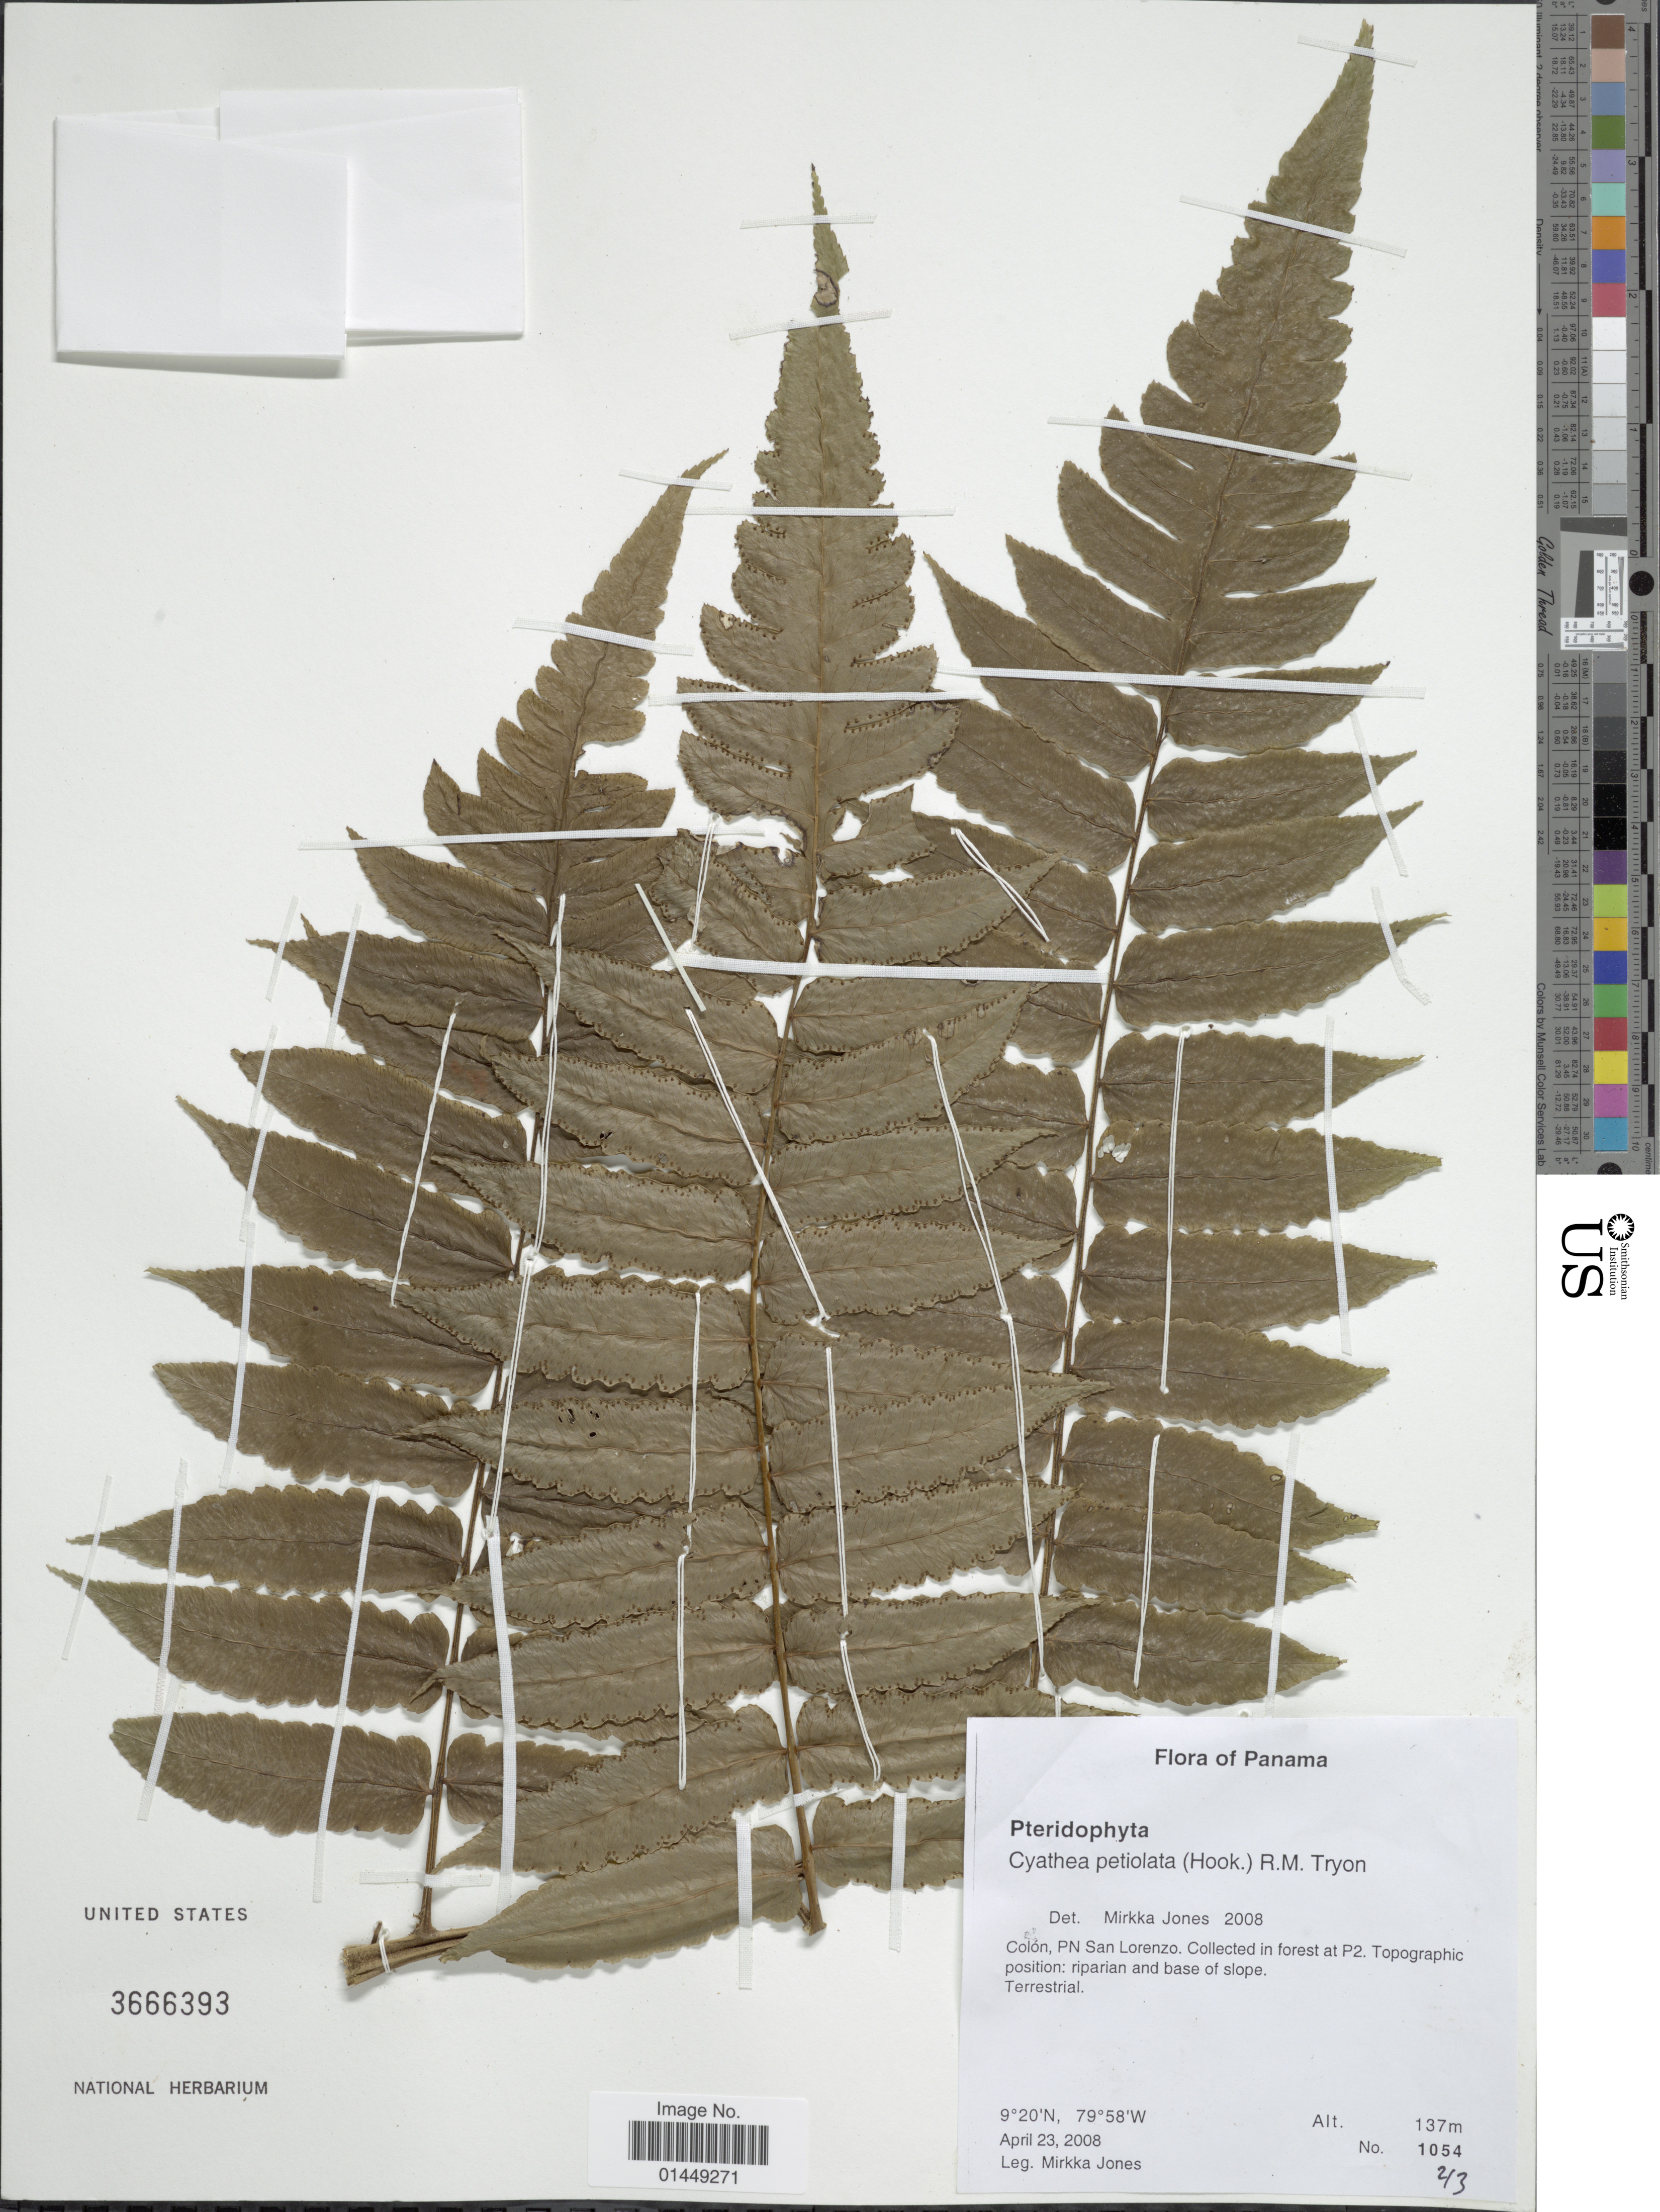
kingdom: Plantae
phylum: Tracheophyta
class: Polypodiopsida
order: Cyatheales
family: Cyatheaceae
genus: Cyathea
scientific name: Cyathea petiolata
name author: (Hook.) R.M. Tryon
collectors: M. Jones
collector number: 1054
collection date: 2008-04-23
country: Panama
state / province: Colón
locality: Colón, PN San Lorenzo. Collected in forest at P9. Topographic position: riparian and base of slope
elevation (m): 137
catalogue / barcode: US 3666393